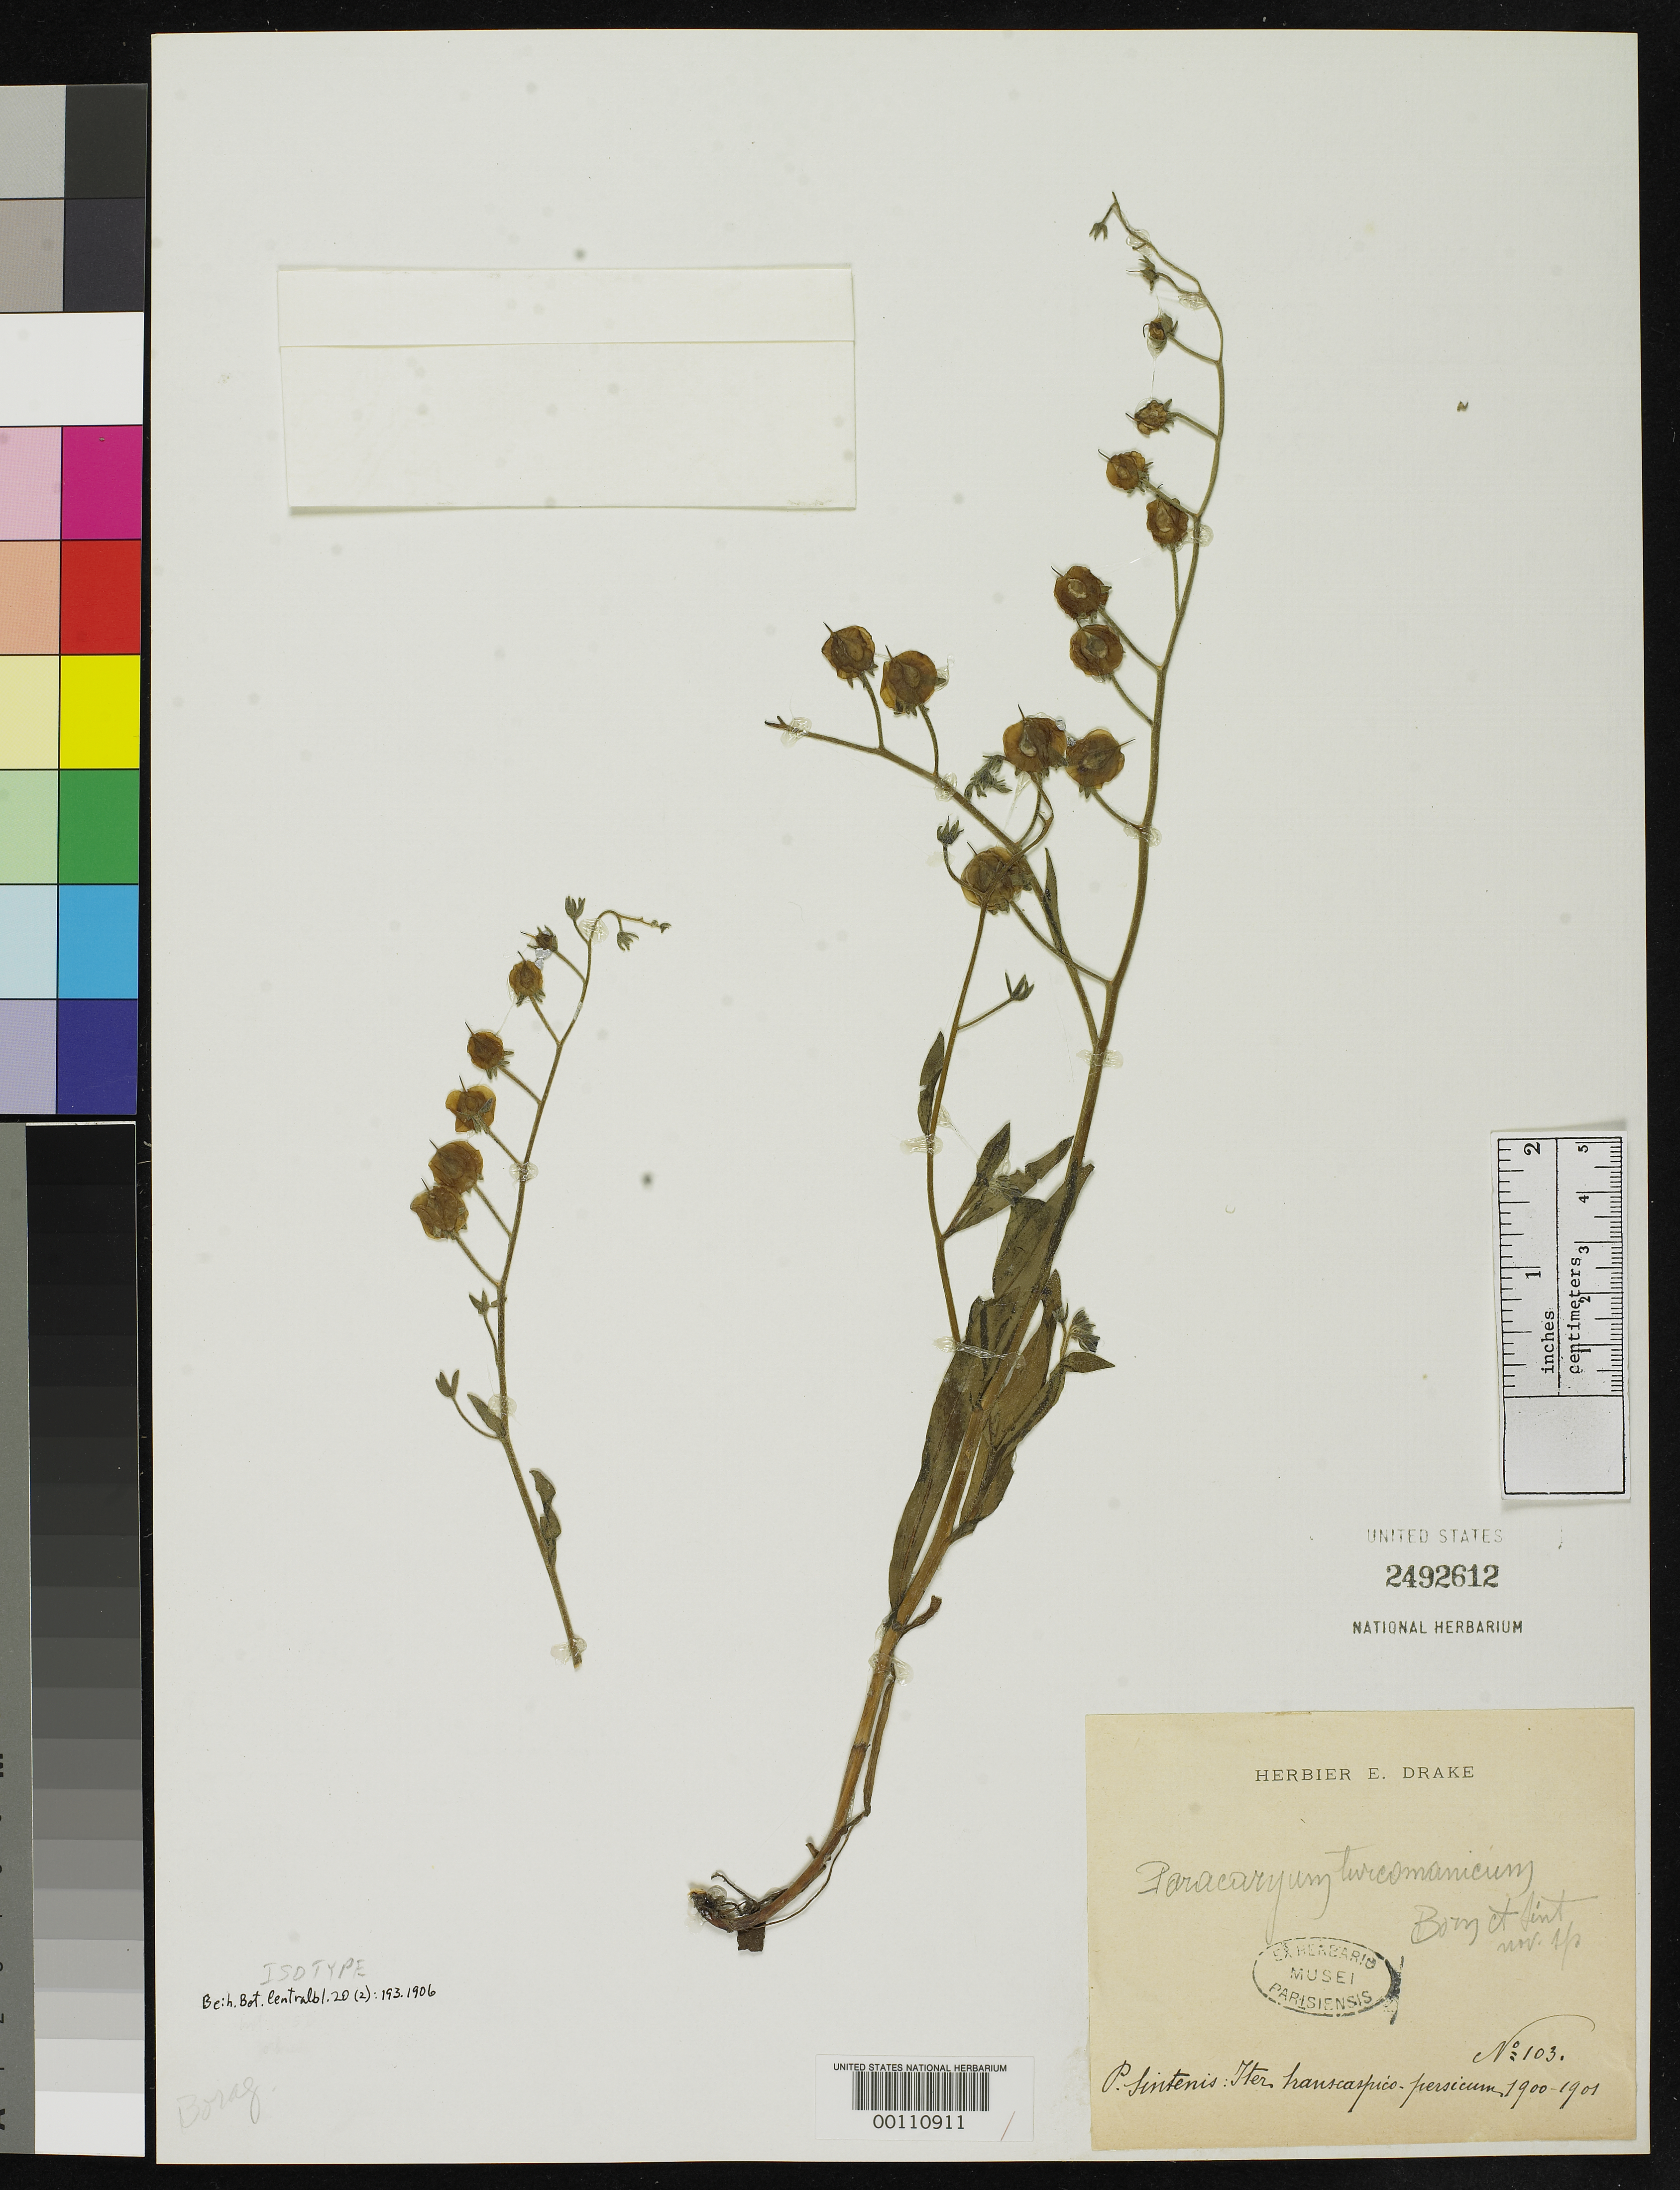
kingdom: Plantae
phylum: Tracheophyta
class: Magnoliopsida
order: Boraginales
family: Boraginaceae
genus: Paracaryum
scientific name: Paracaryum turcomanicum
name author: Bornm. & Sint.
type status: Isotype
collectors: P. Sintenis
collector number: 103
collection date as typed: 1900 to -- --- 1901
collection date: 1900/1901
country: Iran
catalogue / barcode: US 2492612